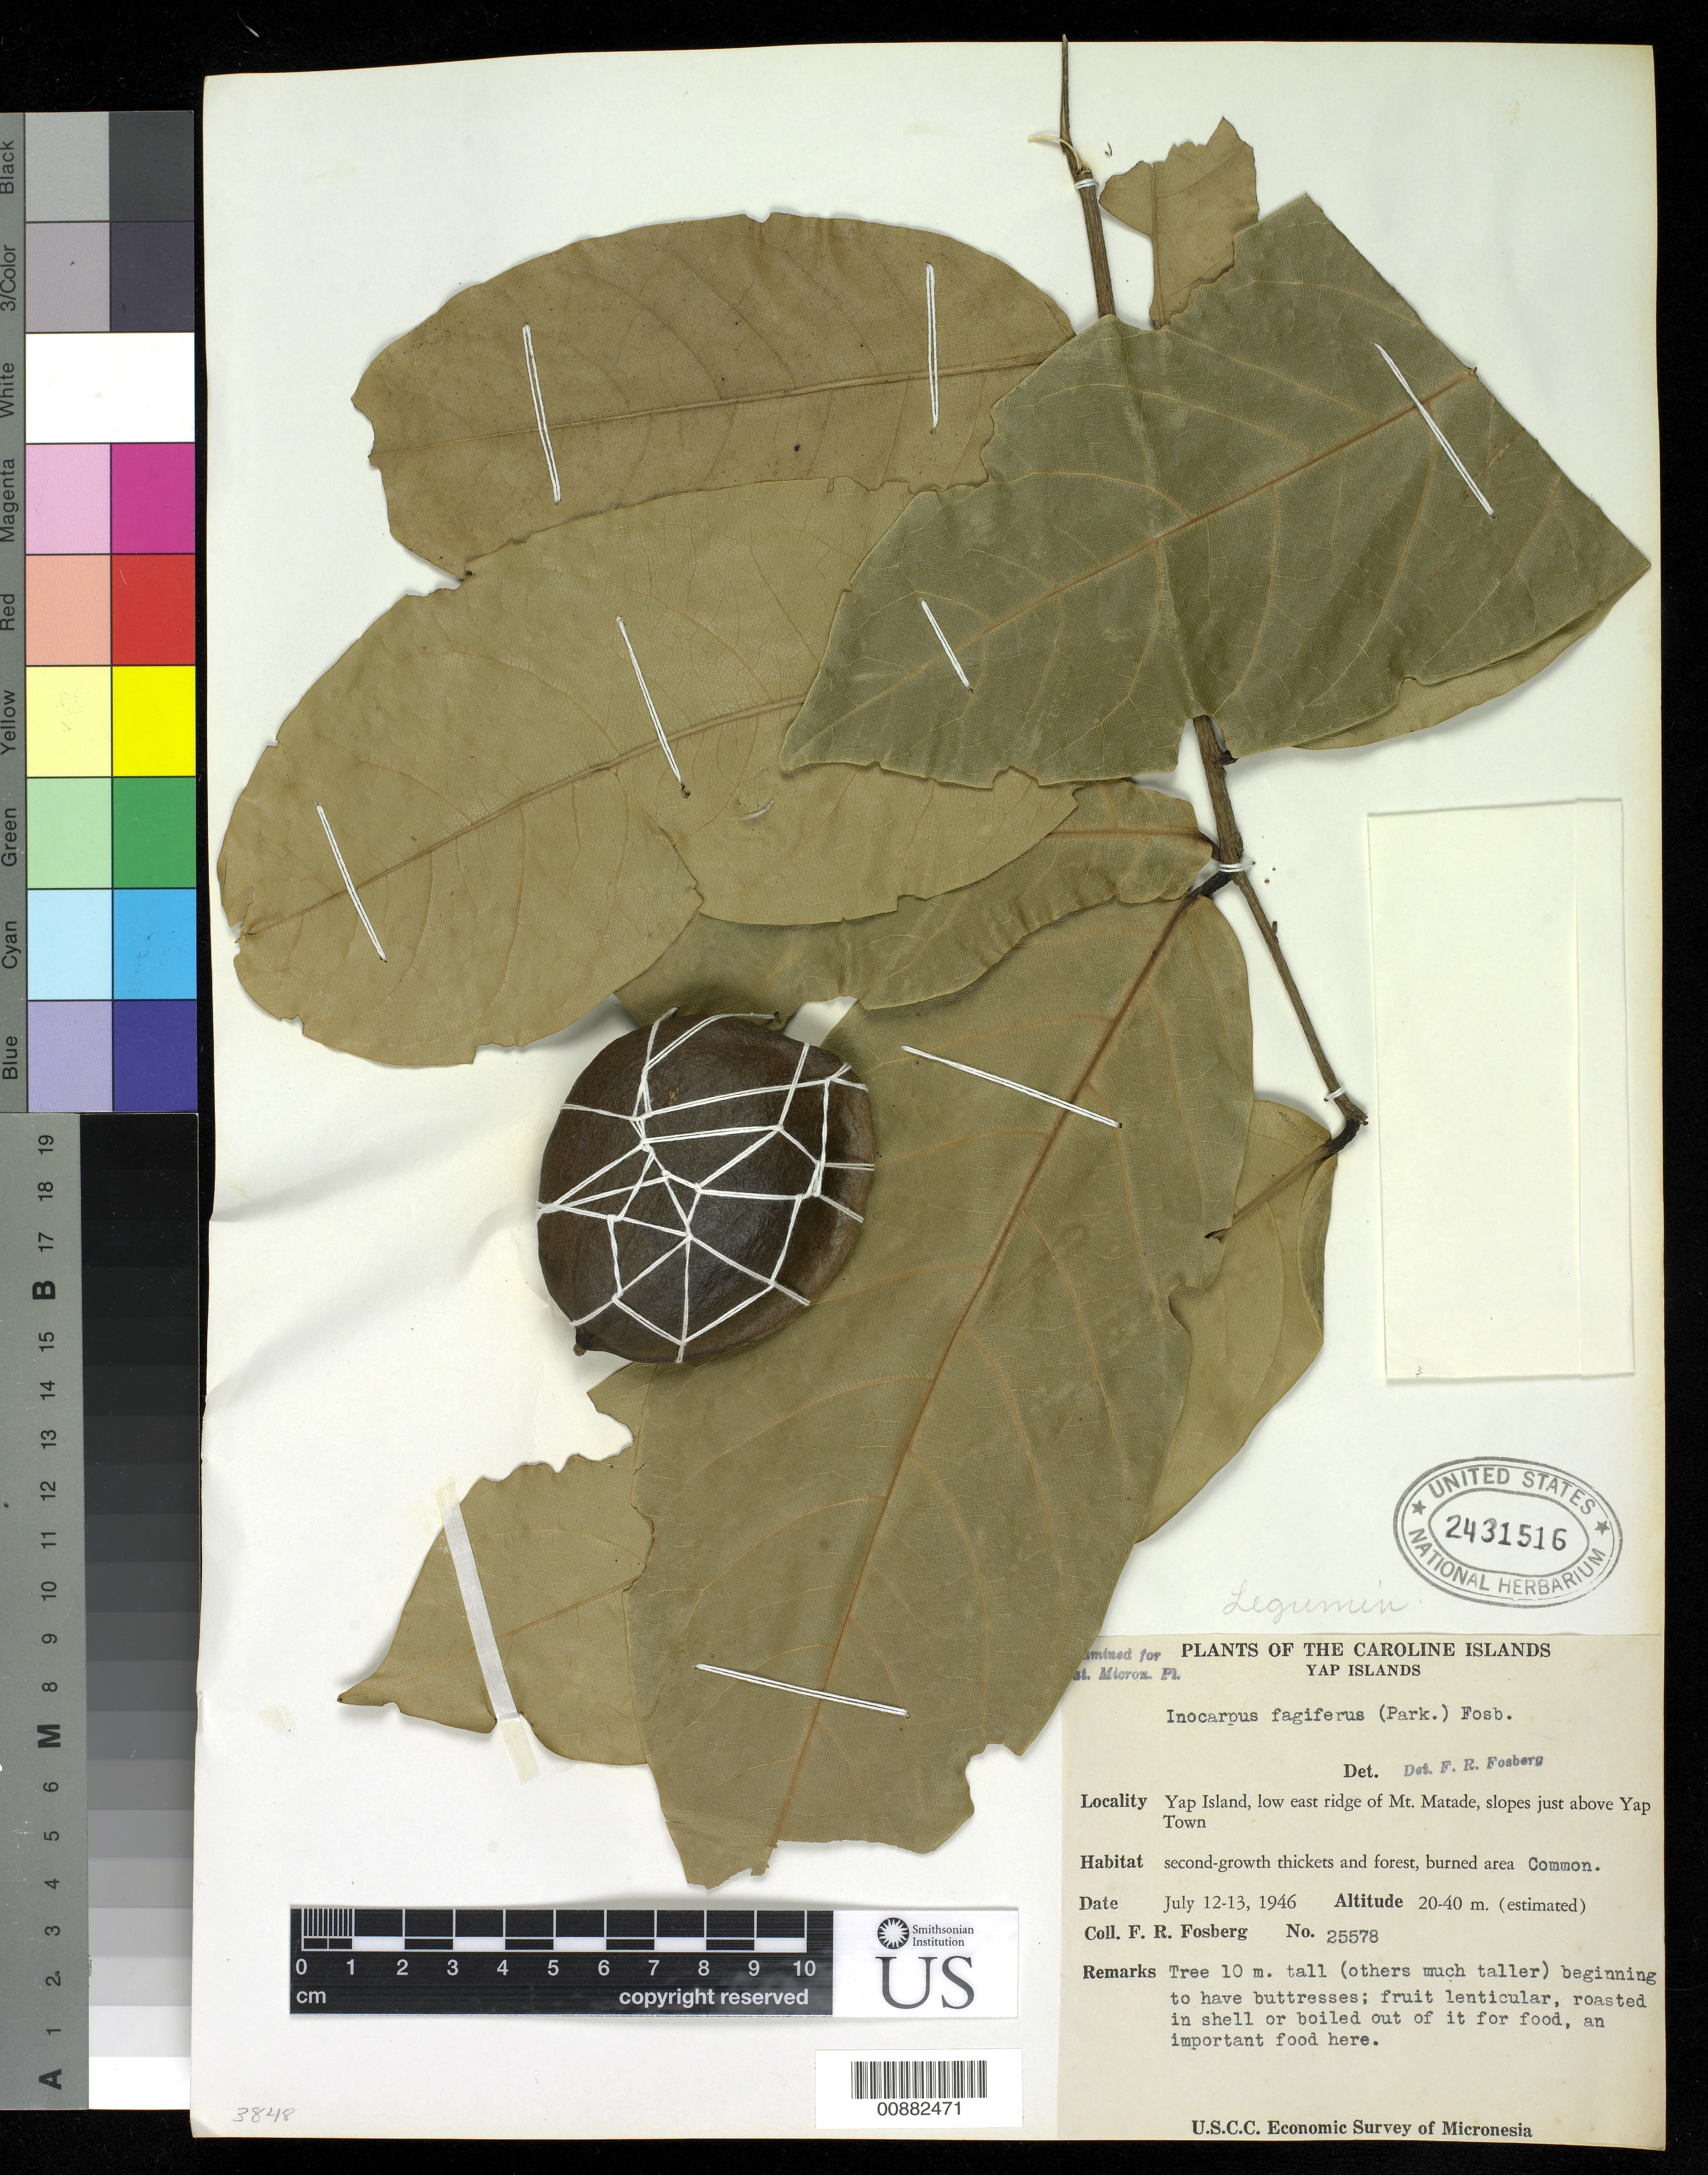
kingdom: Plantae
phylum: Tracheophyta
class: Magnoliopsida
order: Fabales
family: Fabaceae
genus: Inocarpus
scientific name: Inocarpus fagifer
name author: (Parkinson) Fosberg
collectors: F. R. Fosberg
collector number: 25578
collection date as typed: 12 Jul 1946 to 13 Jul 1946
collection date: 1946-07-12/1946-07-13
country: Micronesia, Federated States of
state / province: Yap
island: Yap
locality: Yap Island, low rE ridge of Mt. Matade, slopes just above Yap Town.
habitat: Second-growth thickets and forest, burned area.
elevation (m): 20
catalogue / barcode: US 2431516